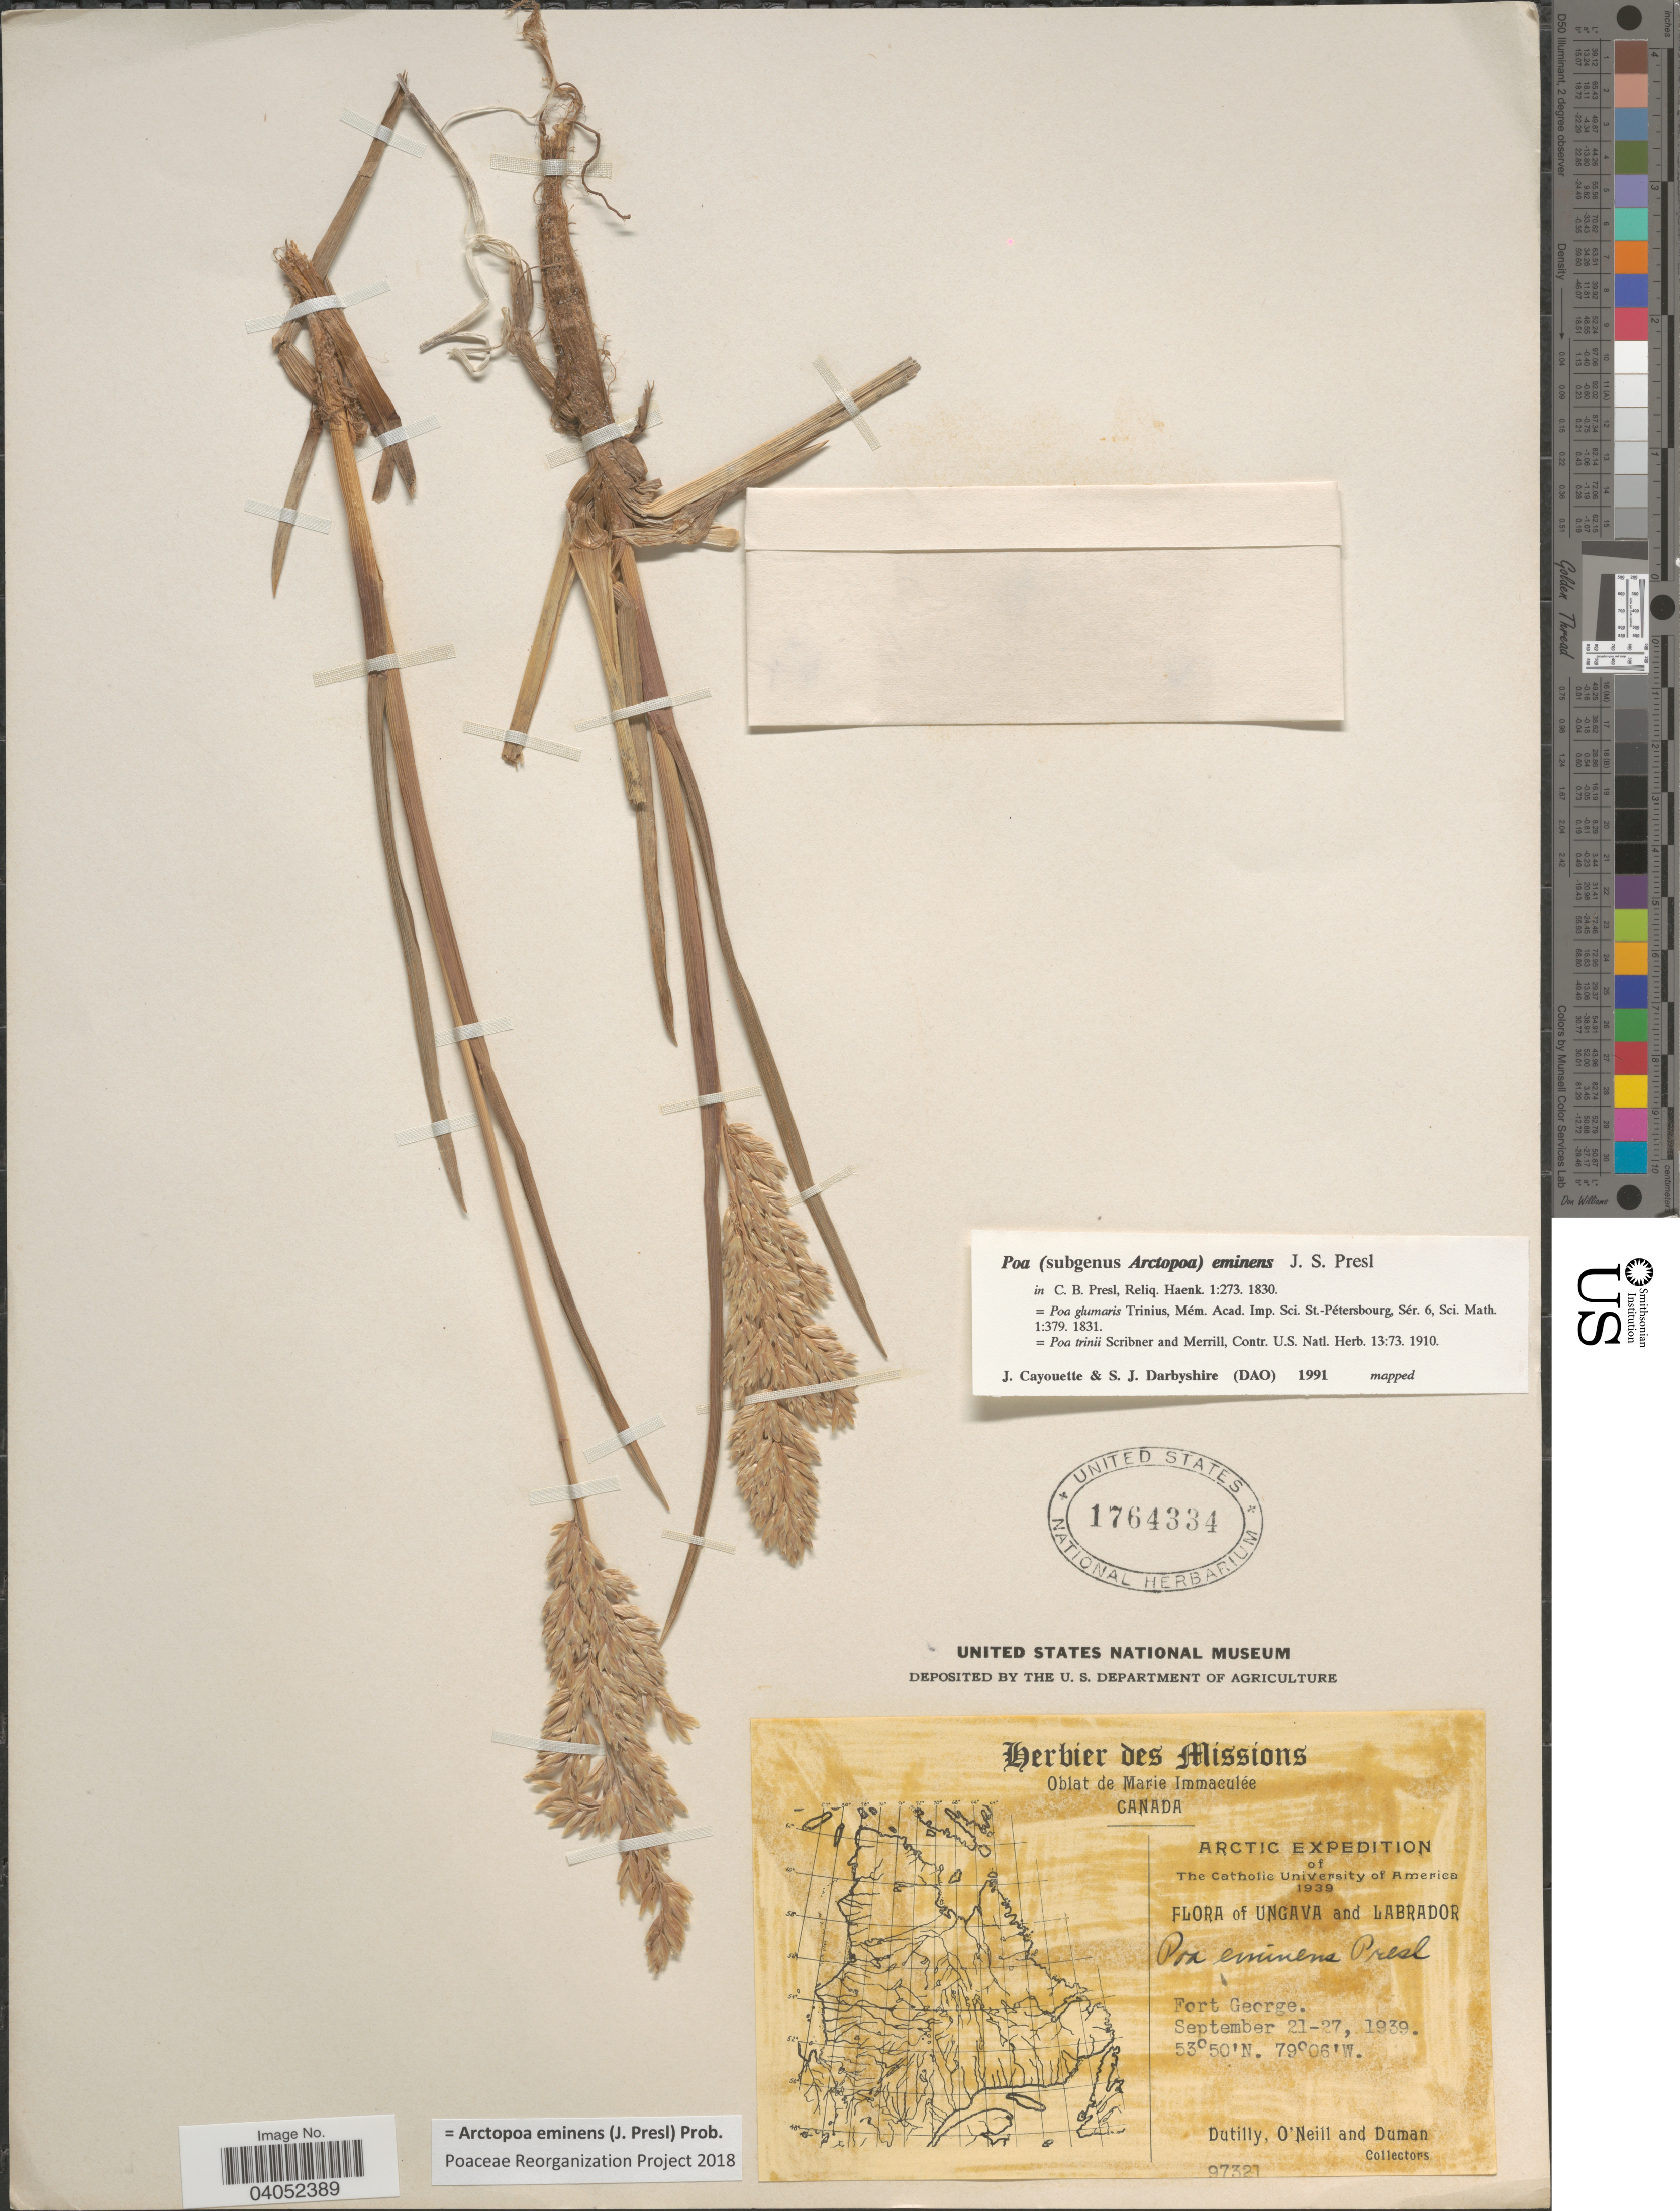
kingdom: Plantae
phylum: Tracheophyta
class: Liliopsida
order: Poales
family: Poaceae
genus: Arctopoa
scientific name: Arctopoa eminens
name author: (J. Presl) Prob.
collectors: -. Dutilly, O' Neill & -. Duman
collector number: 97321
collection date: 1939-09-21/1939-09-27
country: Canada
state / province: Newfoundland and Labrador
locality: Ungava and Labrador. Fort George.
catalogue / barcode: US 1764334